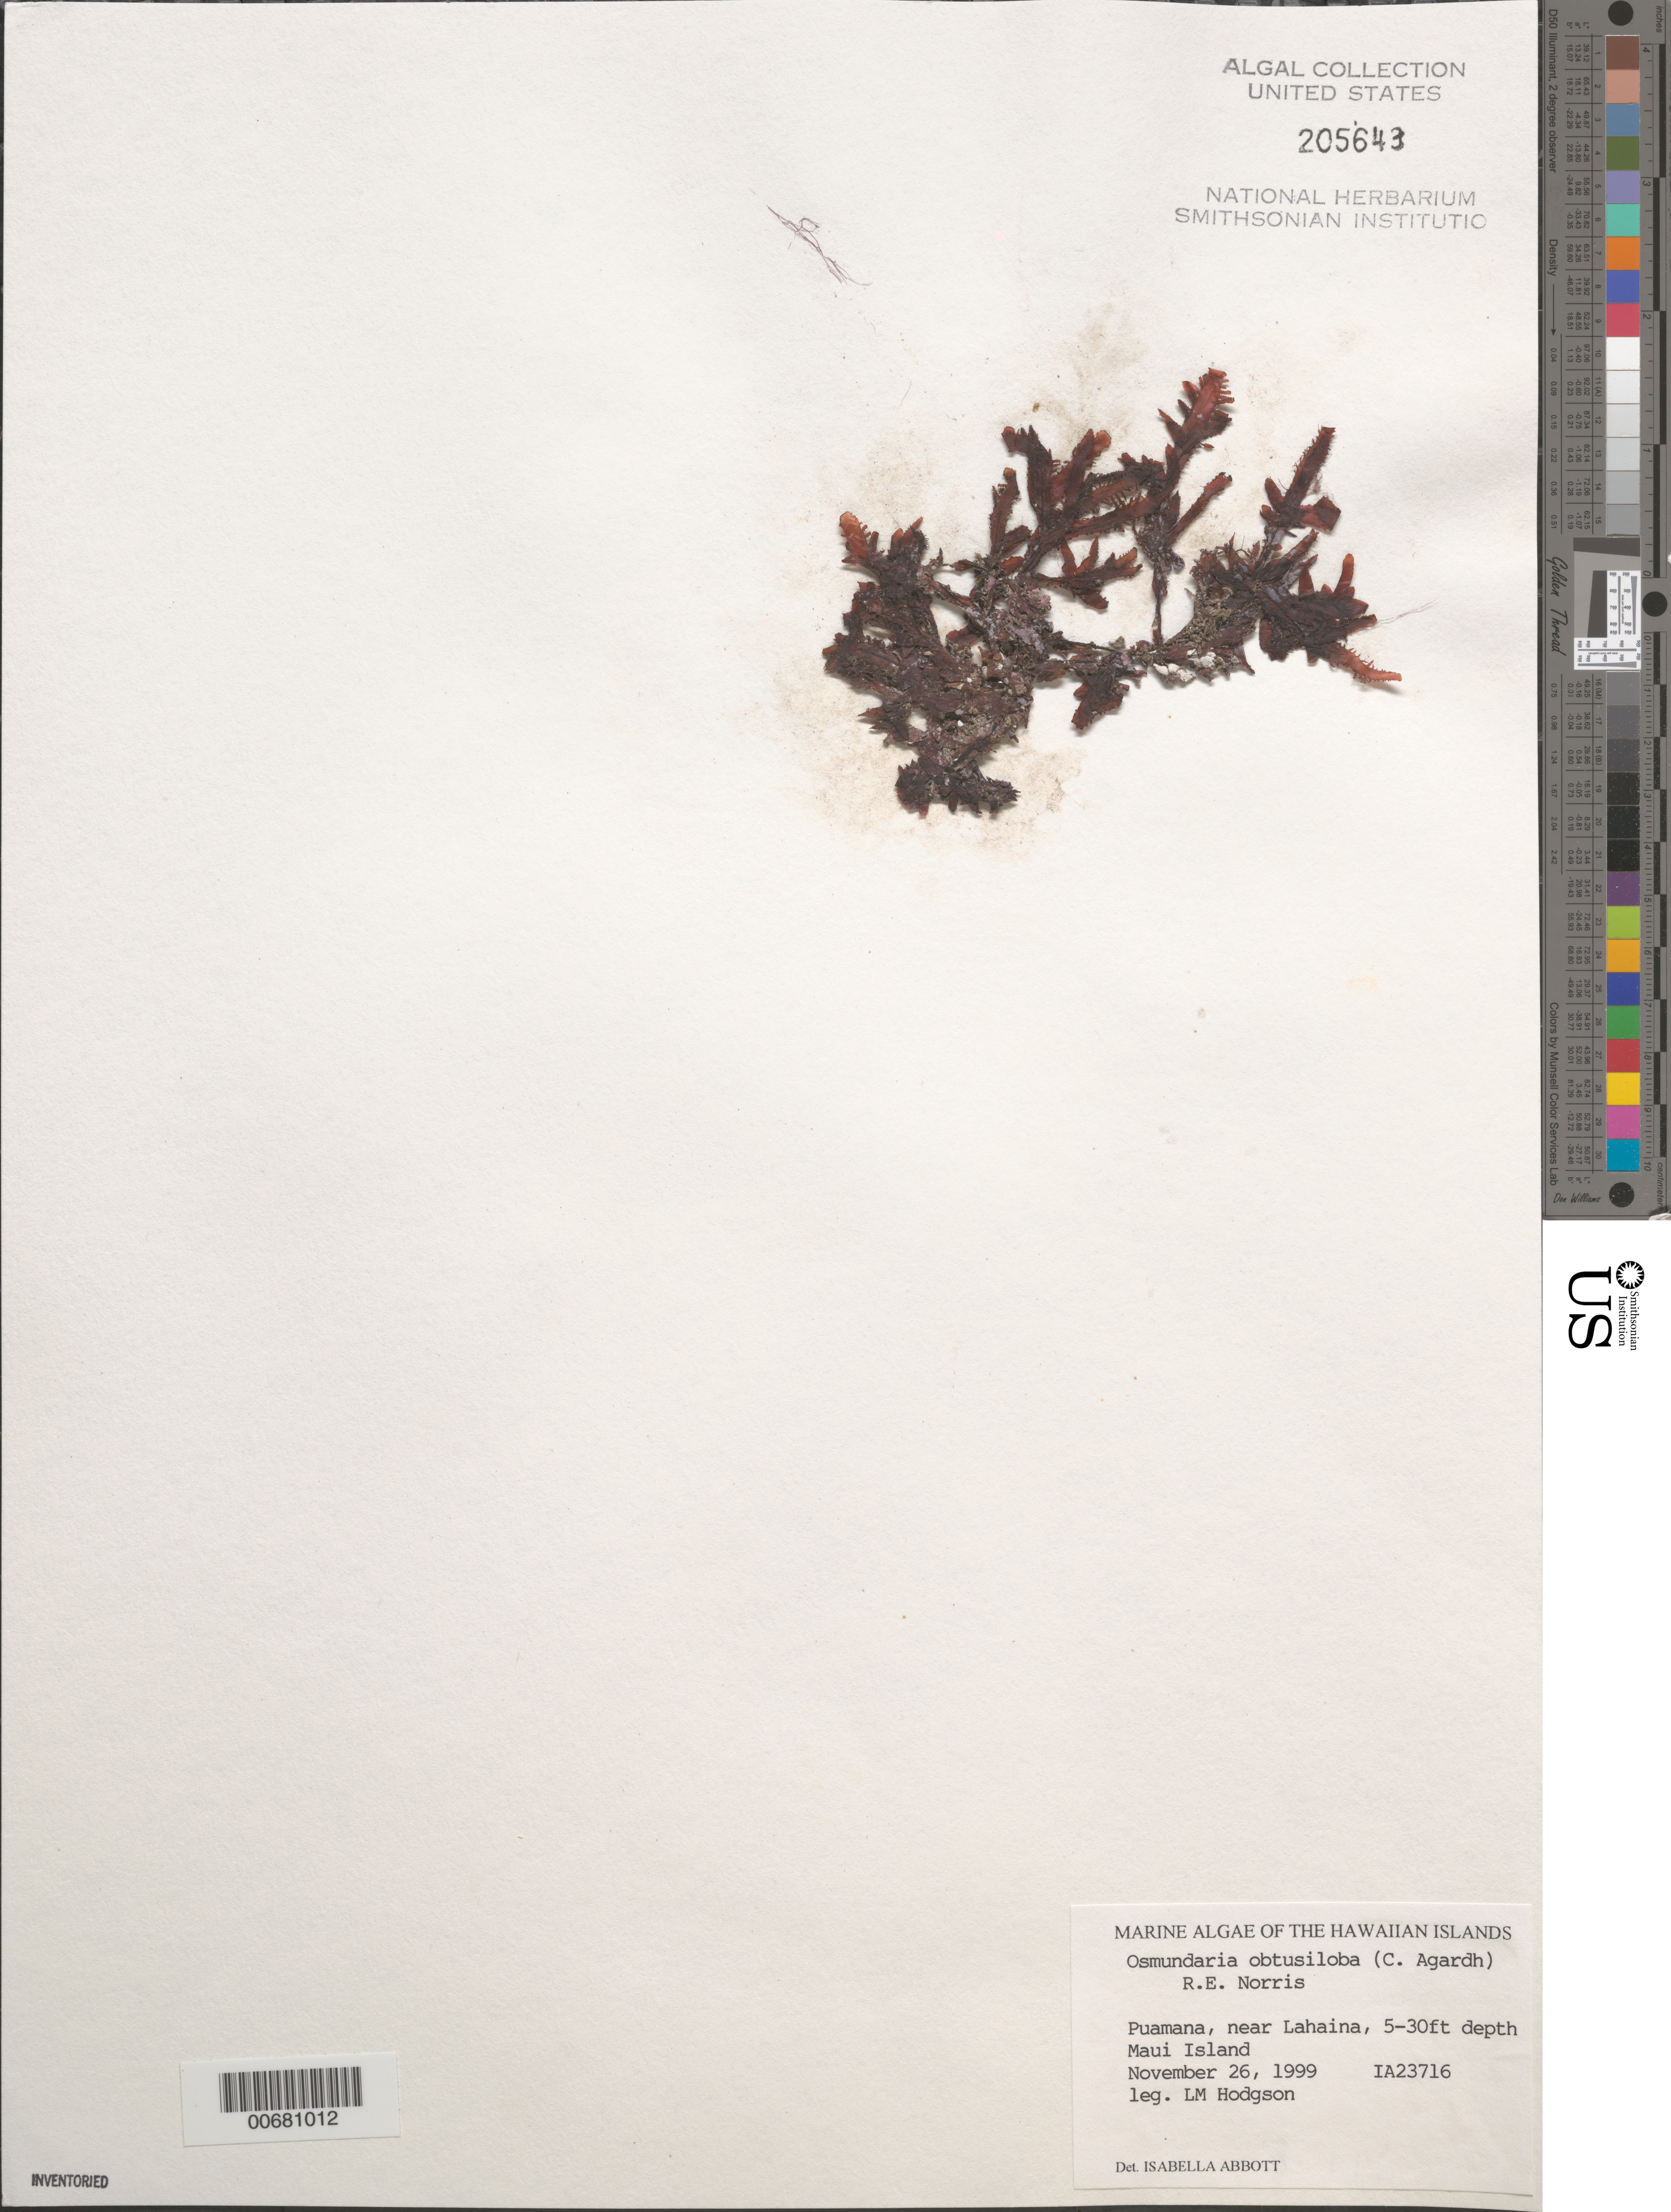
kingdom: Plantae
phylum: Rhodophyta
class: Florideophyceae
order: Ceramiales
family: Rhodomelaceae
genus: Osmundaria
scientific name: Osmundaria obtusiloba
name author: (C. Agardh) R.E. Norris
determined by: Abbott, Isabella A.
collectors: L. M. Hodgson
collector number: IAA 23716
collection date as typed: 26 Nov 1999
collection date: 1999-11-26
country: United States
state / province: Hawaii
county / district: Maui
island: Maui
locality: Puamana, near Lahaina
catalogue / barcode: US 205643